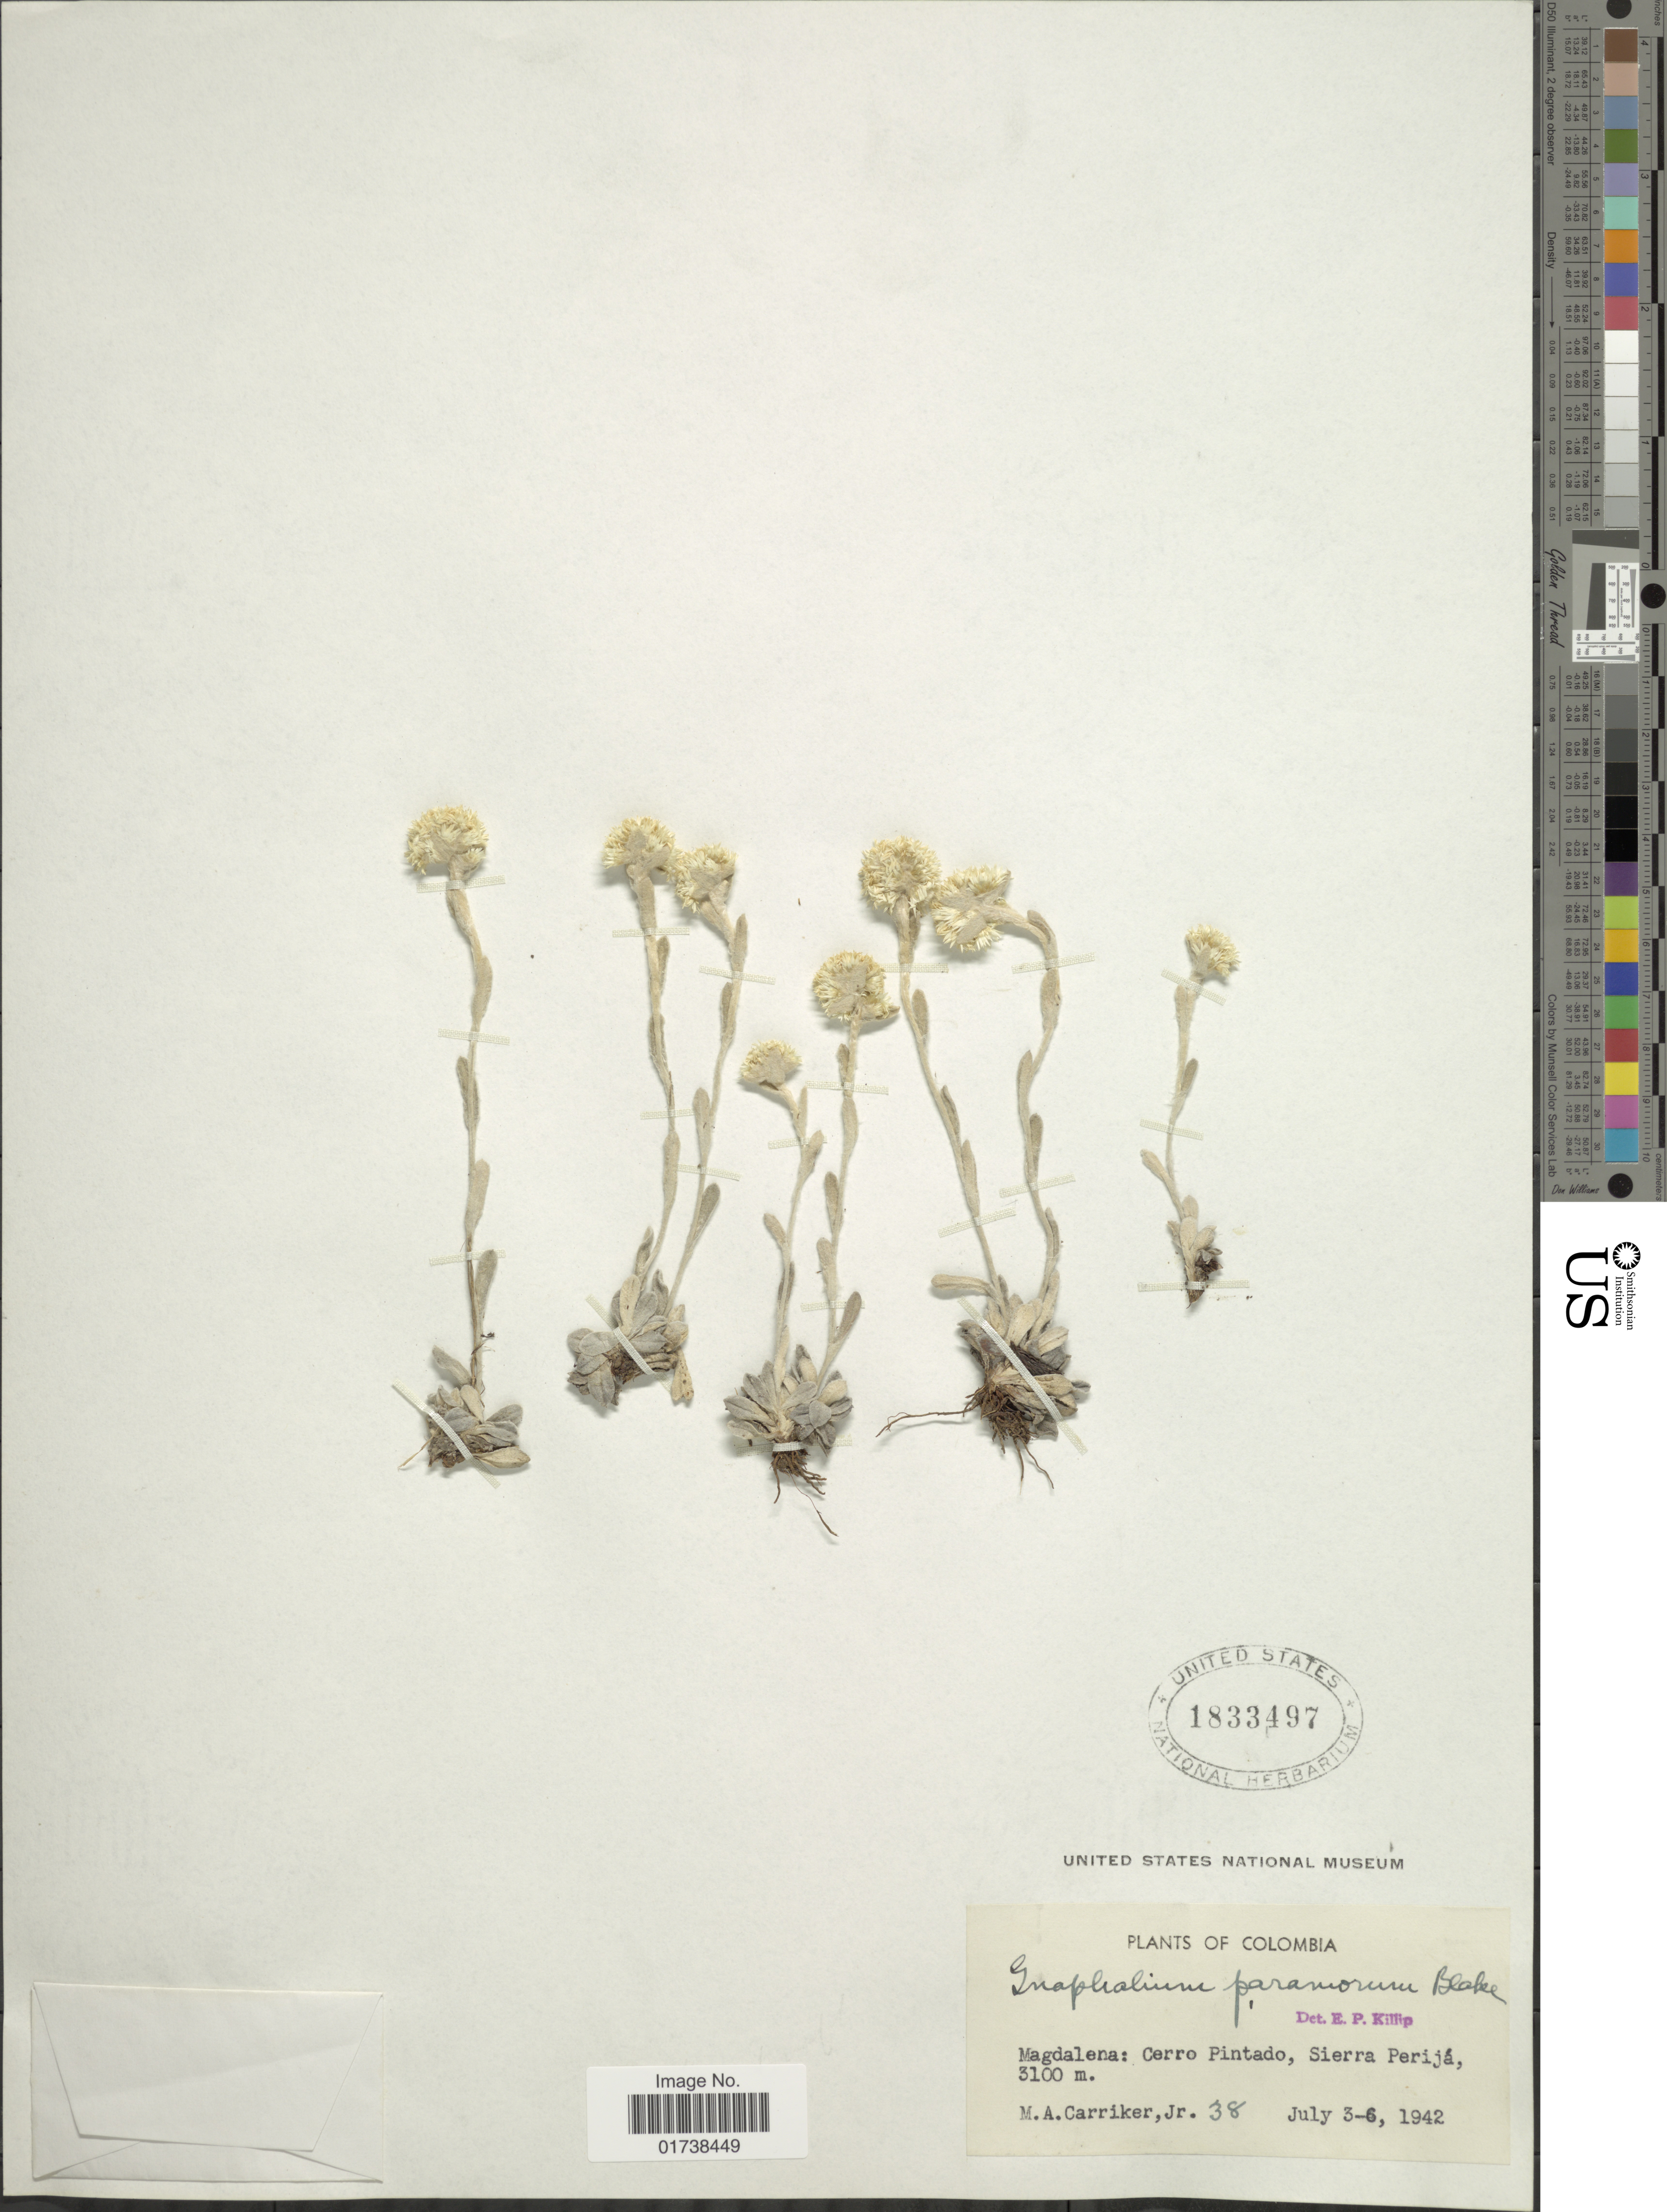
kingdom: Plantae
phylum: Tracheophyta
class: Magnoliopsida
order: Asterales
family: Asteraceae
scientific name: Orognaphalon paramorum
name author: (S.F. Blake) G.L. Nesom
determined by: Nesom, Guy L.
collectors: M. A. Carriker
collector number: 38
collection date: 1942-07-03/1942-07-06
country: Colombia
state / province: Magdalena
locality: Cerro Pintado, Sierra Perija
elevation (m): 3100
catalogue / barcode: US 1833497